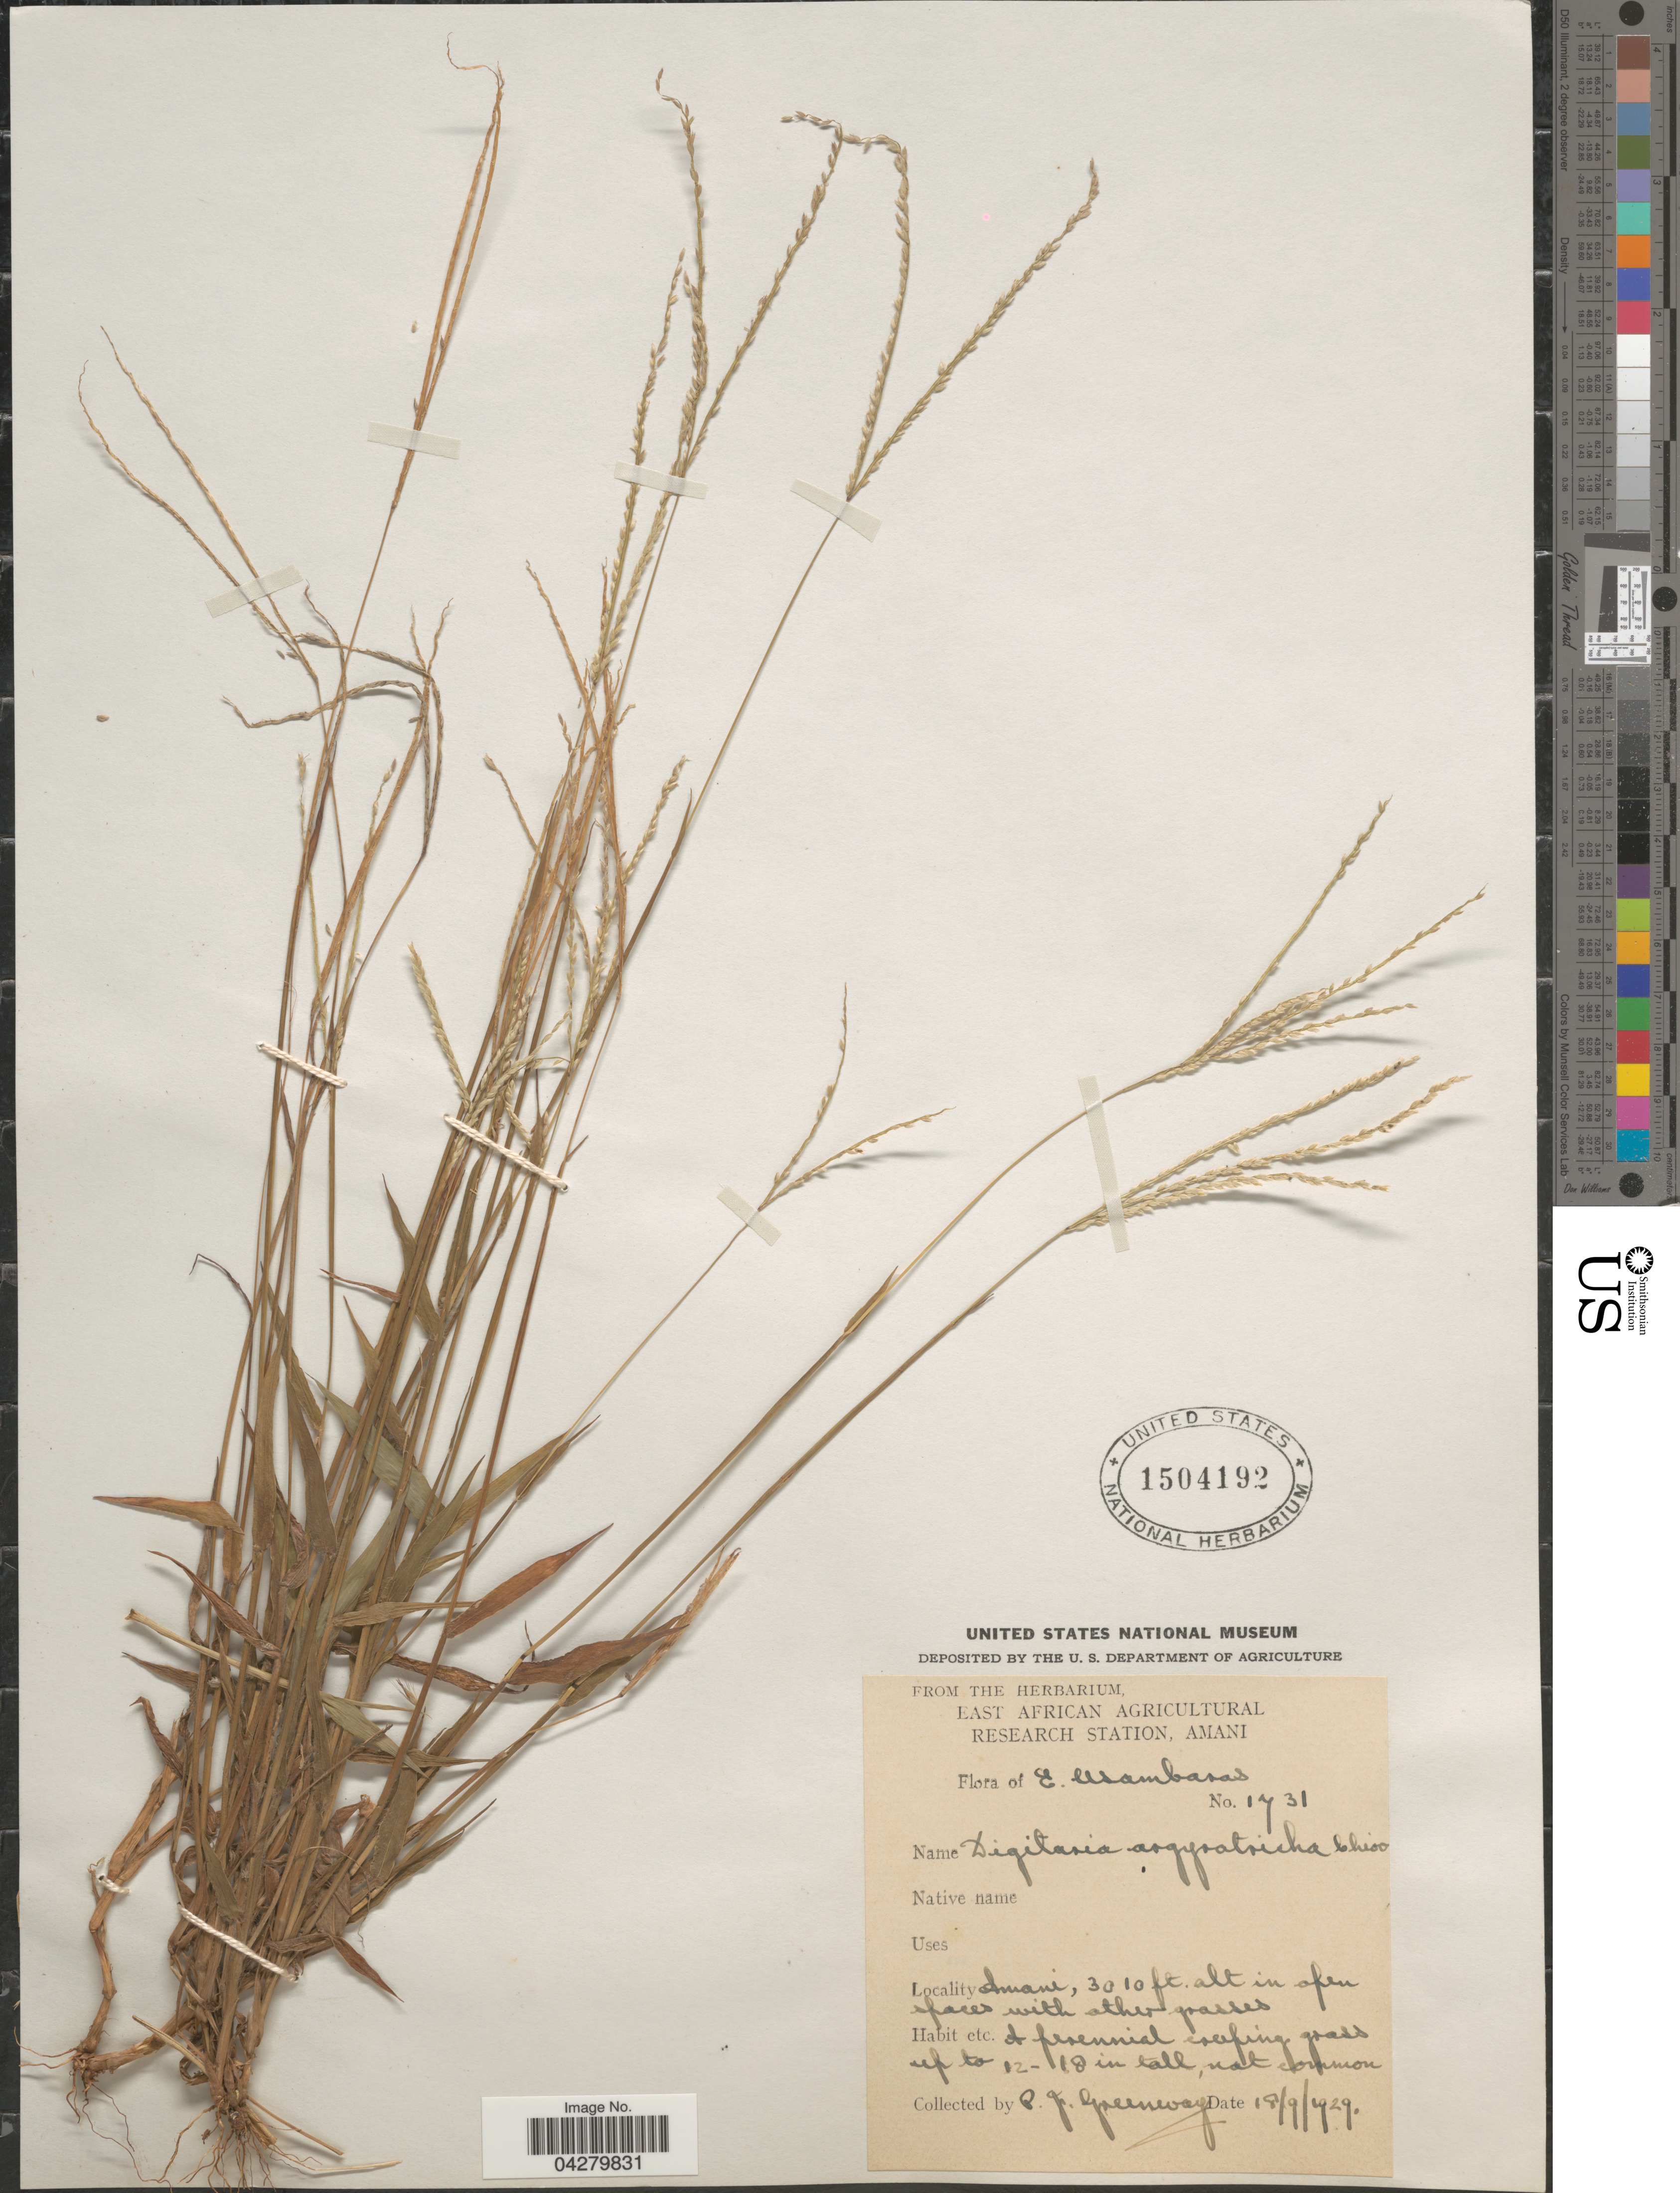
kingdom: Plantae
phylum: Tracheophyta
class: Liliopsida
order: Poales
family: Poaceae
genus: Digitaria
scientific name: Digitaria argyrograpta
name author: (Nees) Stapf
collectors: P. J. Greenway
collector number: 1731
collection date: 1929-09-18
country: Tanzania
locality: E. Usambaras. Amani.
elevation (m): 917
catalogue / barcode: US 1504192